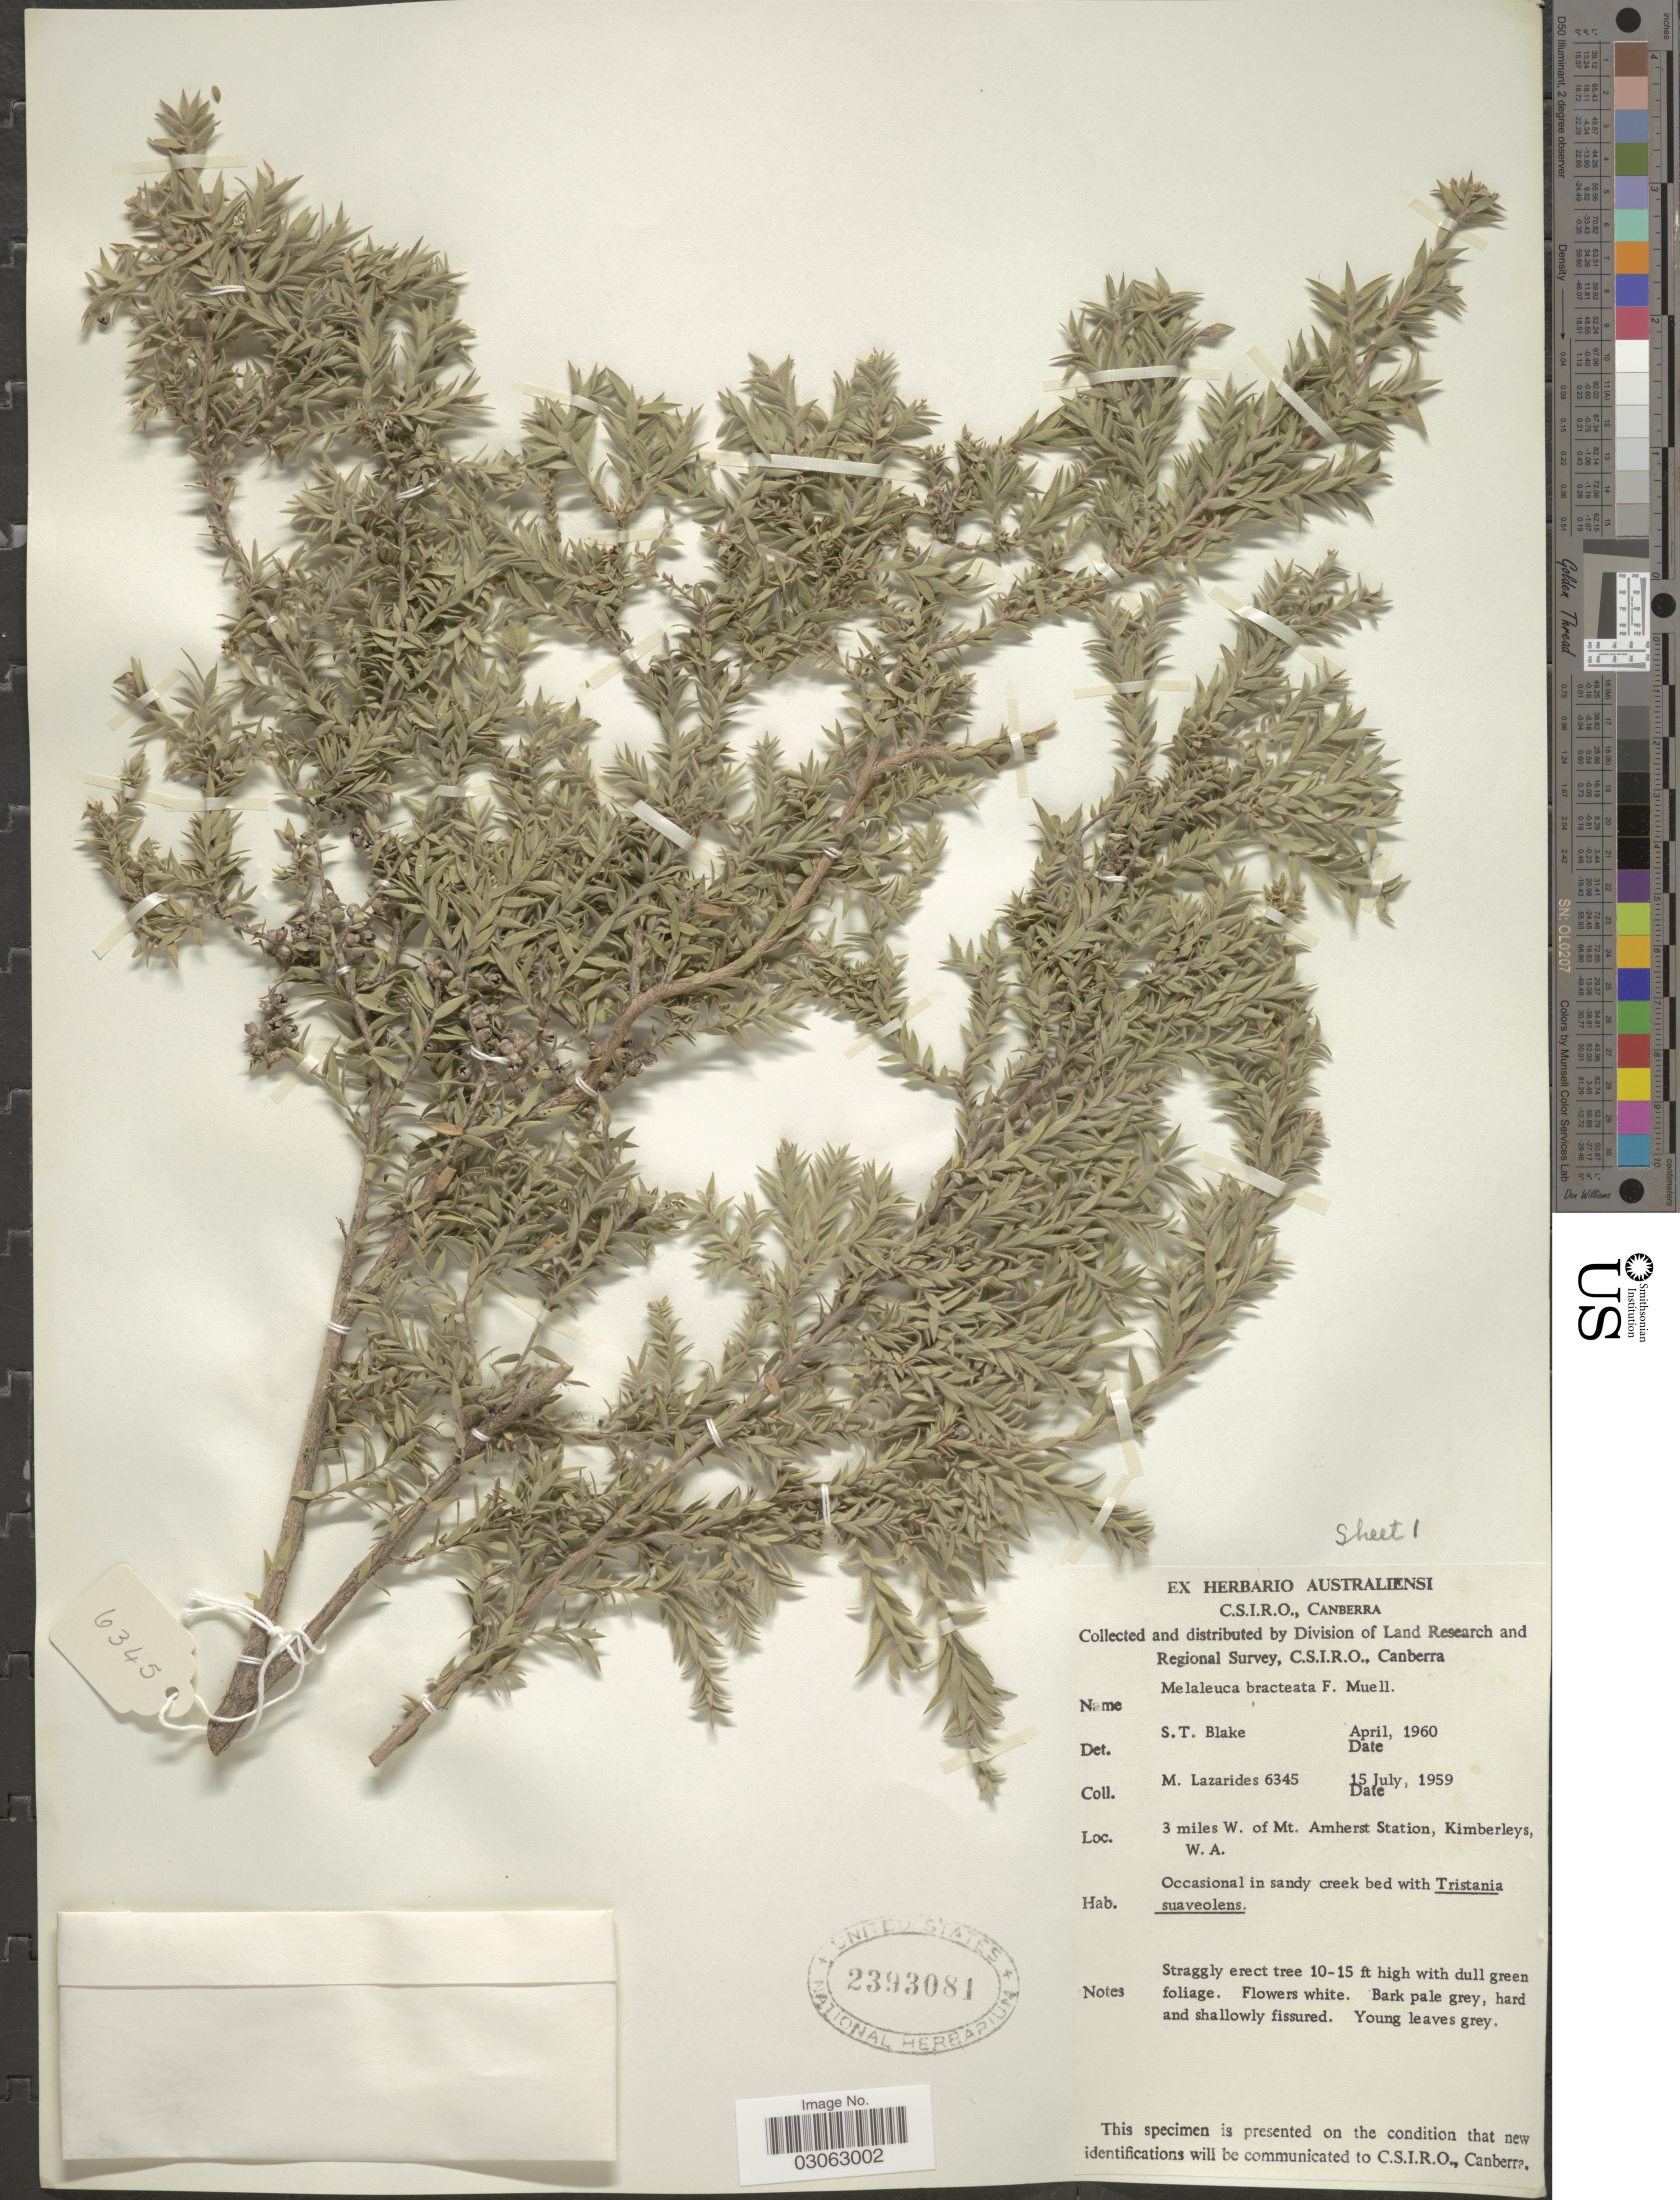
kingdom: Plantae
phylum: Tracheophyta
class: Magnoliopsida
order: Myrtales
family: Myrtaceae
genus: Melaleuca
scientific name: Melaleuca bracteata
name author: F. Muell.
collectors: M. Lazarides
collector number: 6345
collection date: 1959-07-15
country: Australia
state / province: Western Australia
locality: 3 miles W. of Mt. Amherst Station, Kimberleys, W. A.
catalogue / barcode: US 2393081